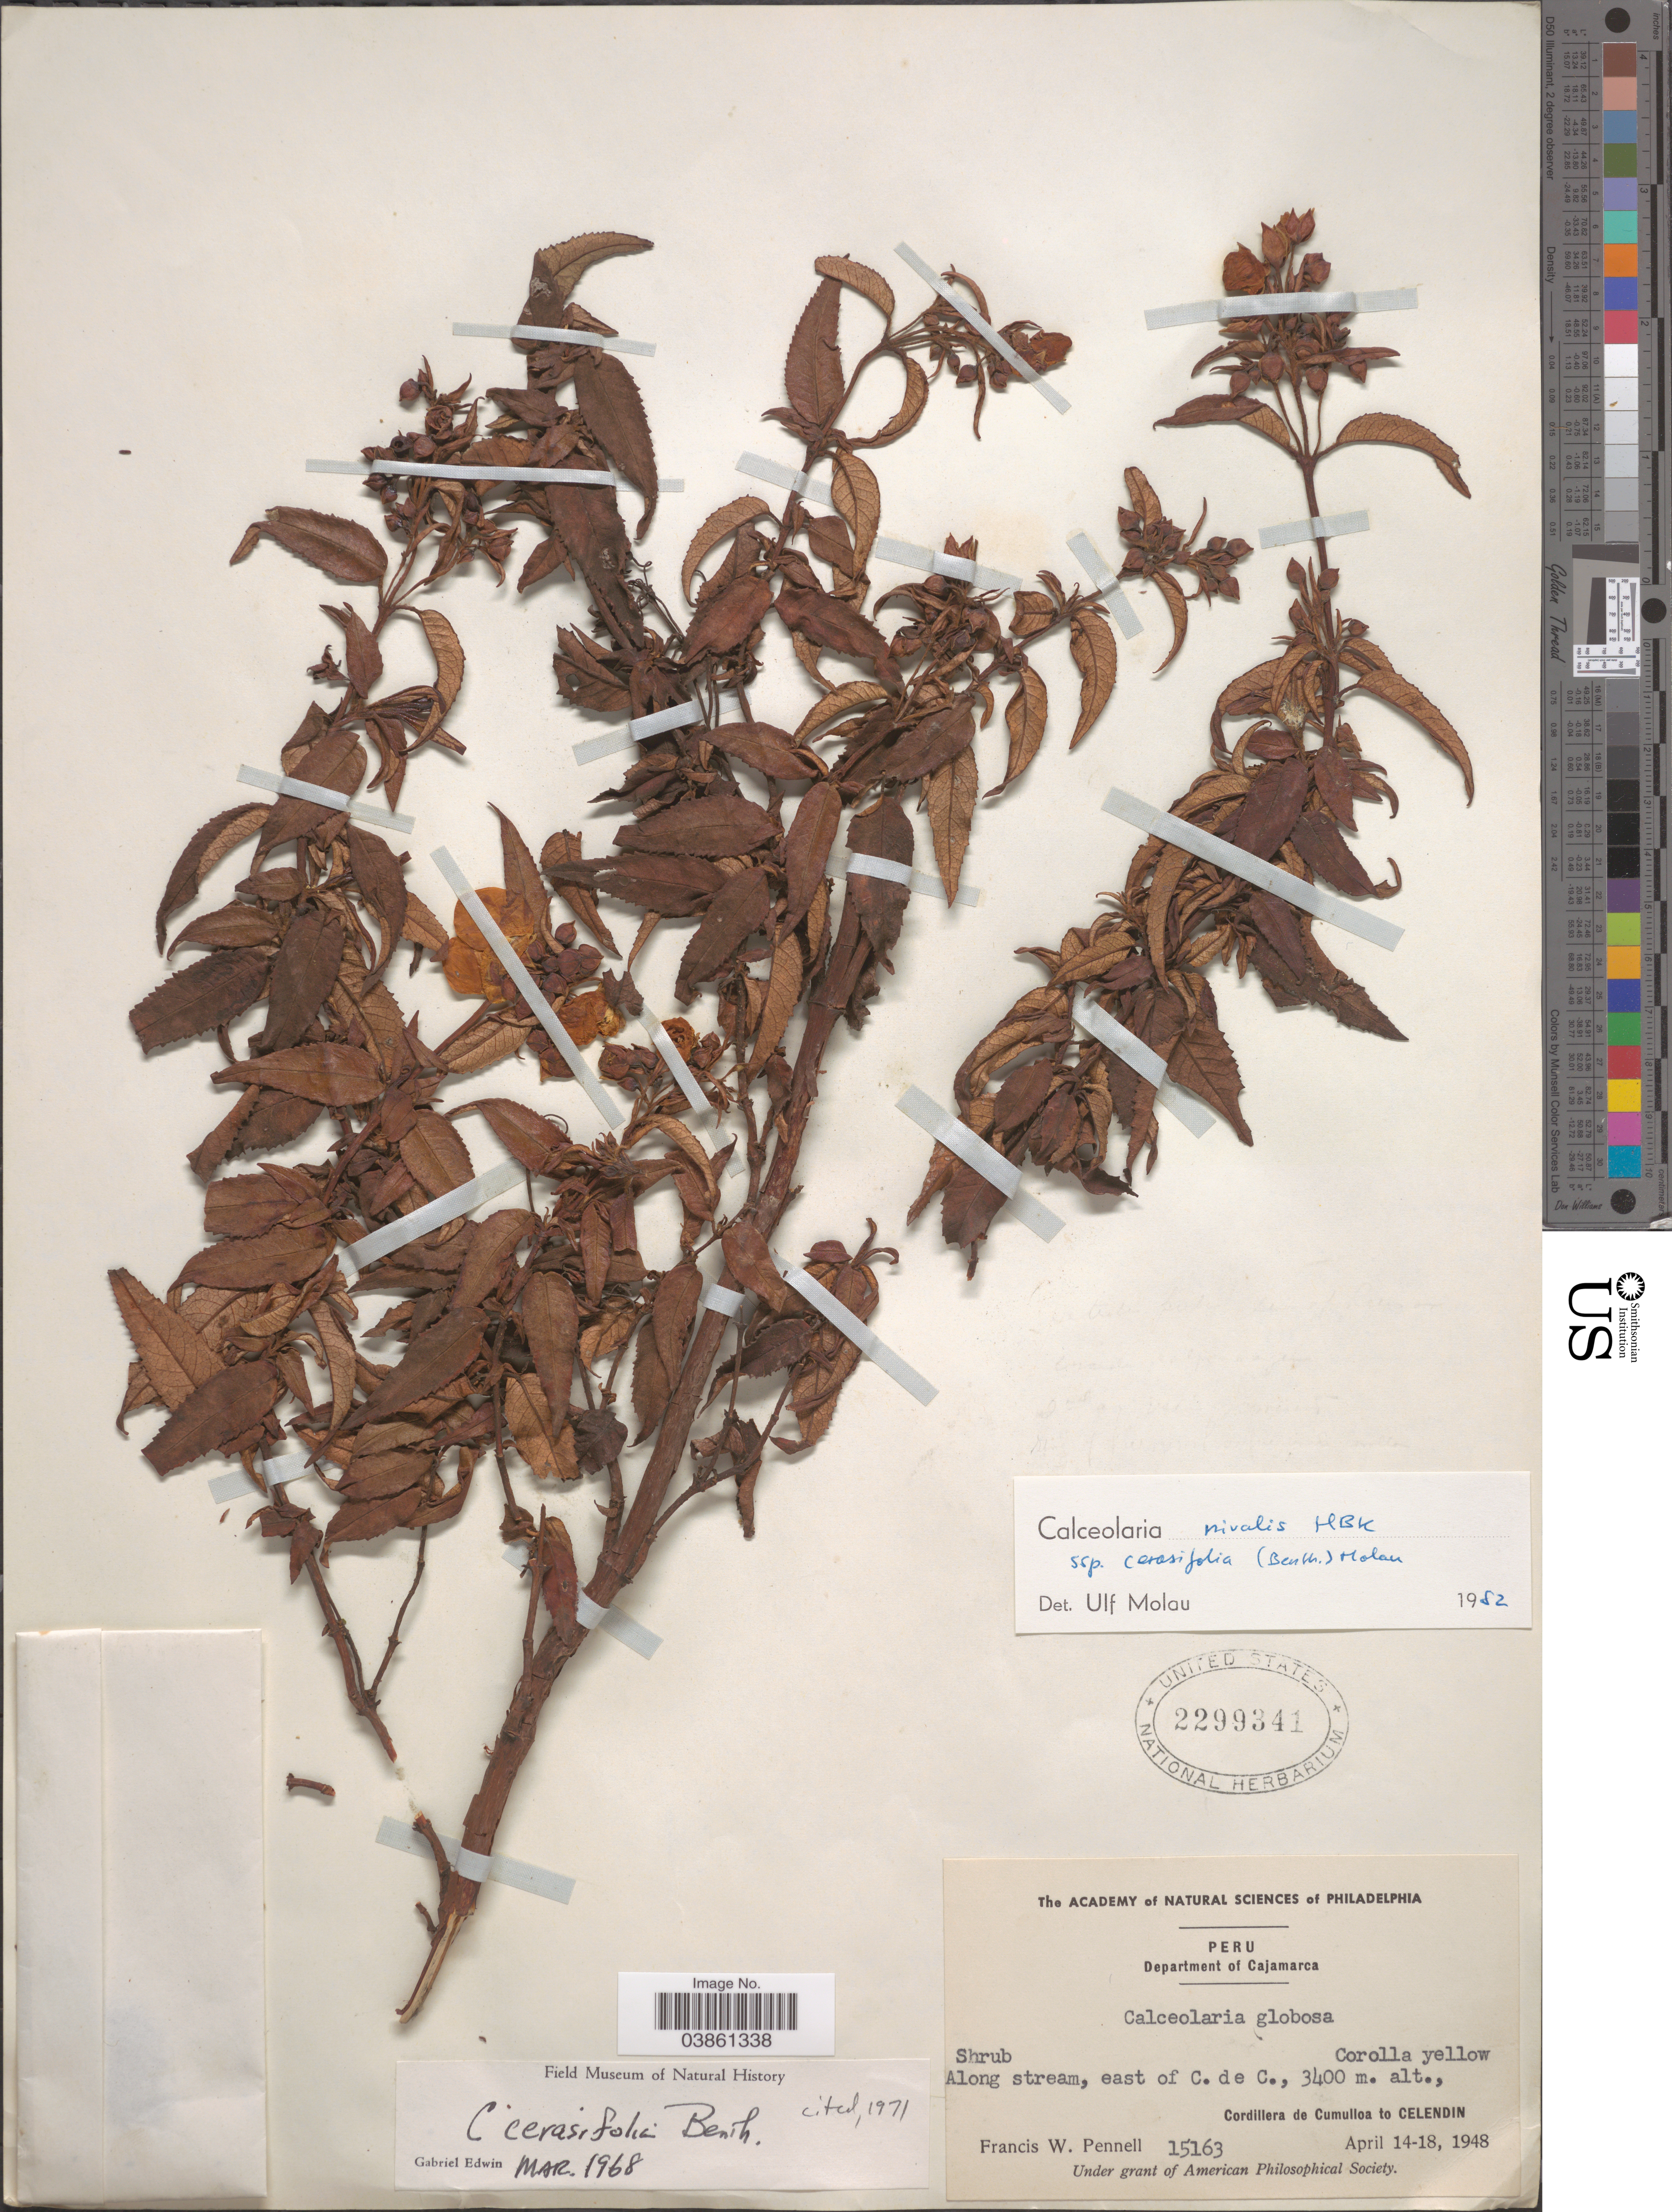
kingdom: Plantae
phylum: Tracheophyta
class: Magnoliopsida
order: Lamiales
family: Calceolariaceae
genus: Calceolaria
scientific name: Calceolaria nivalis subsp. cerasifolia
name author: (Benth.) Molau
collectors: F. W. Pennell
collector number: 15163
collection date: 1948-04-14/1948-04-18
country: Peru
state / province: Cajamarca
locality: Department of Cajamarca. Along stream, east of C. de C., Cordillera de Cumulloa te Celendin.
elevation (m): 3400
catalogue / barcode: US 2299341